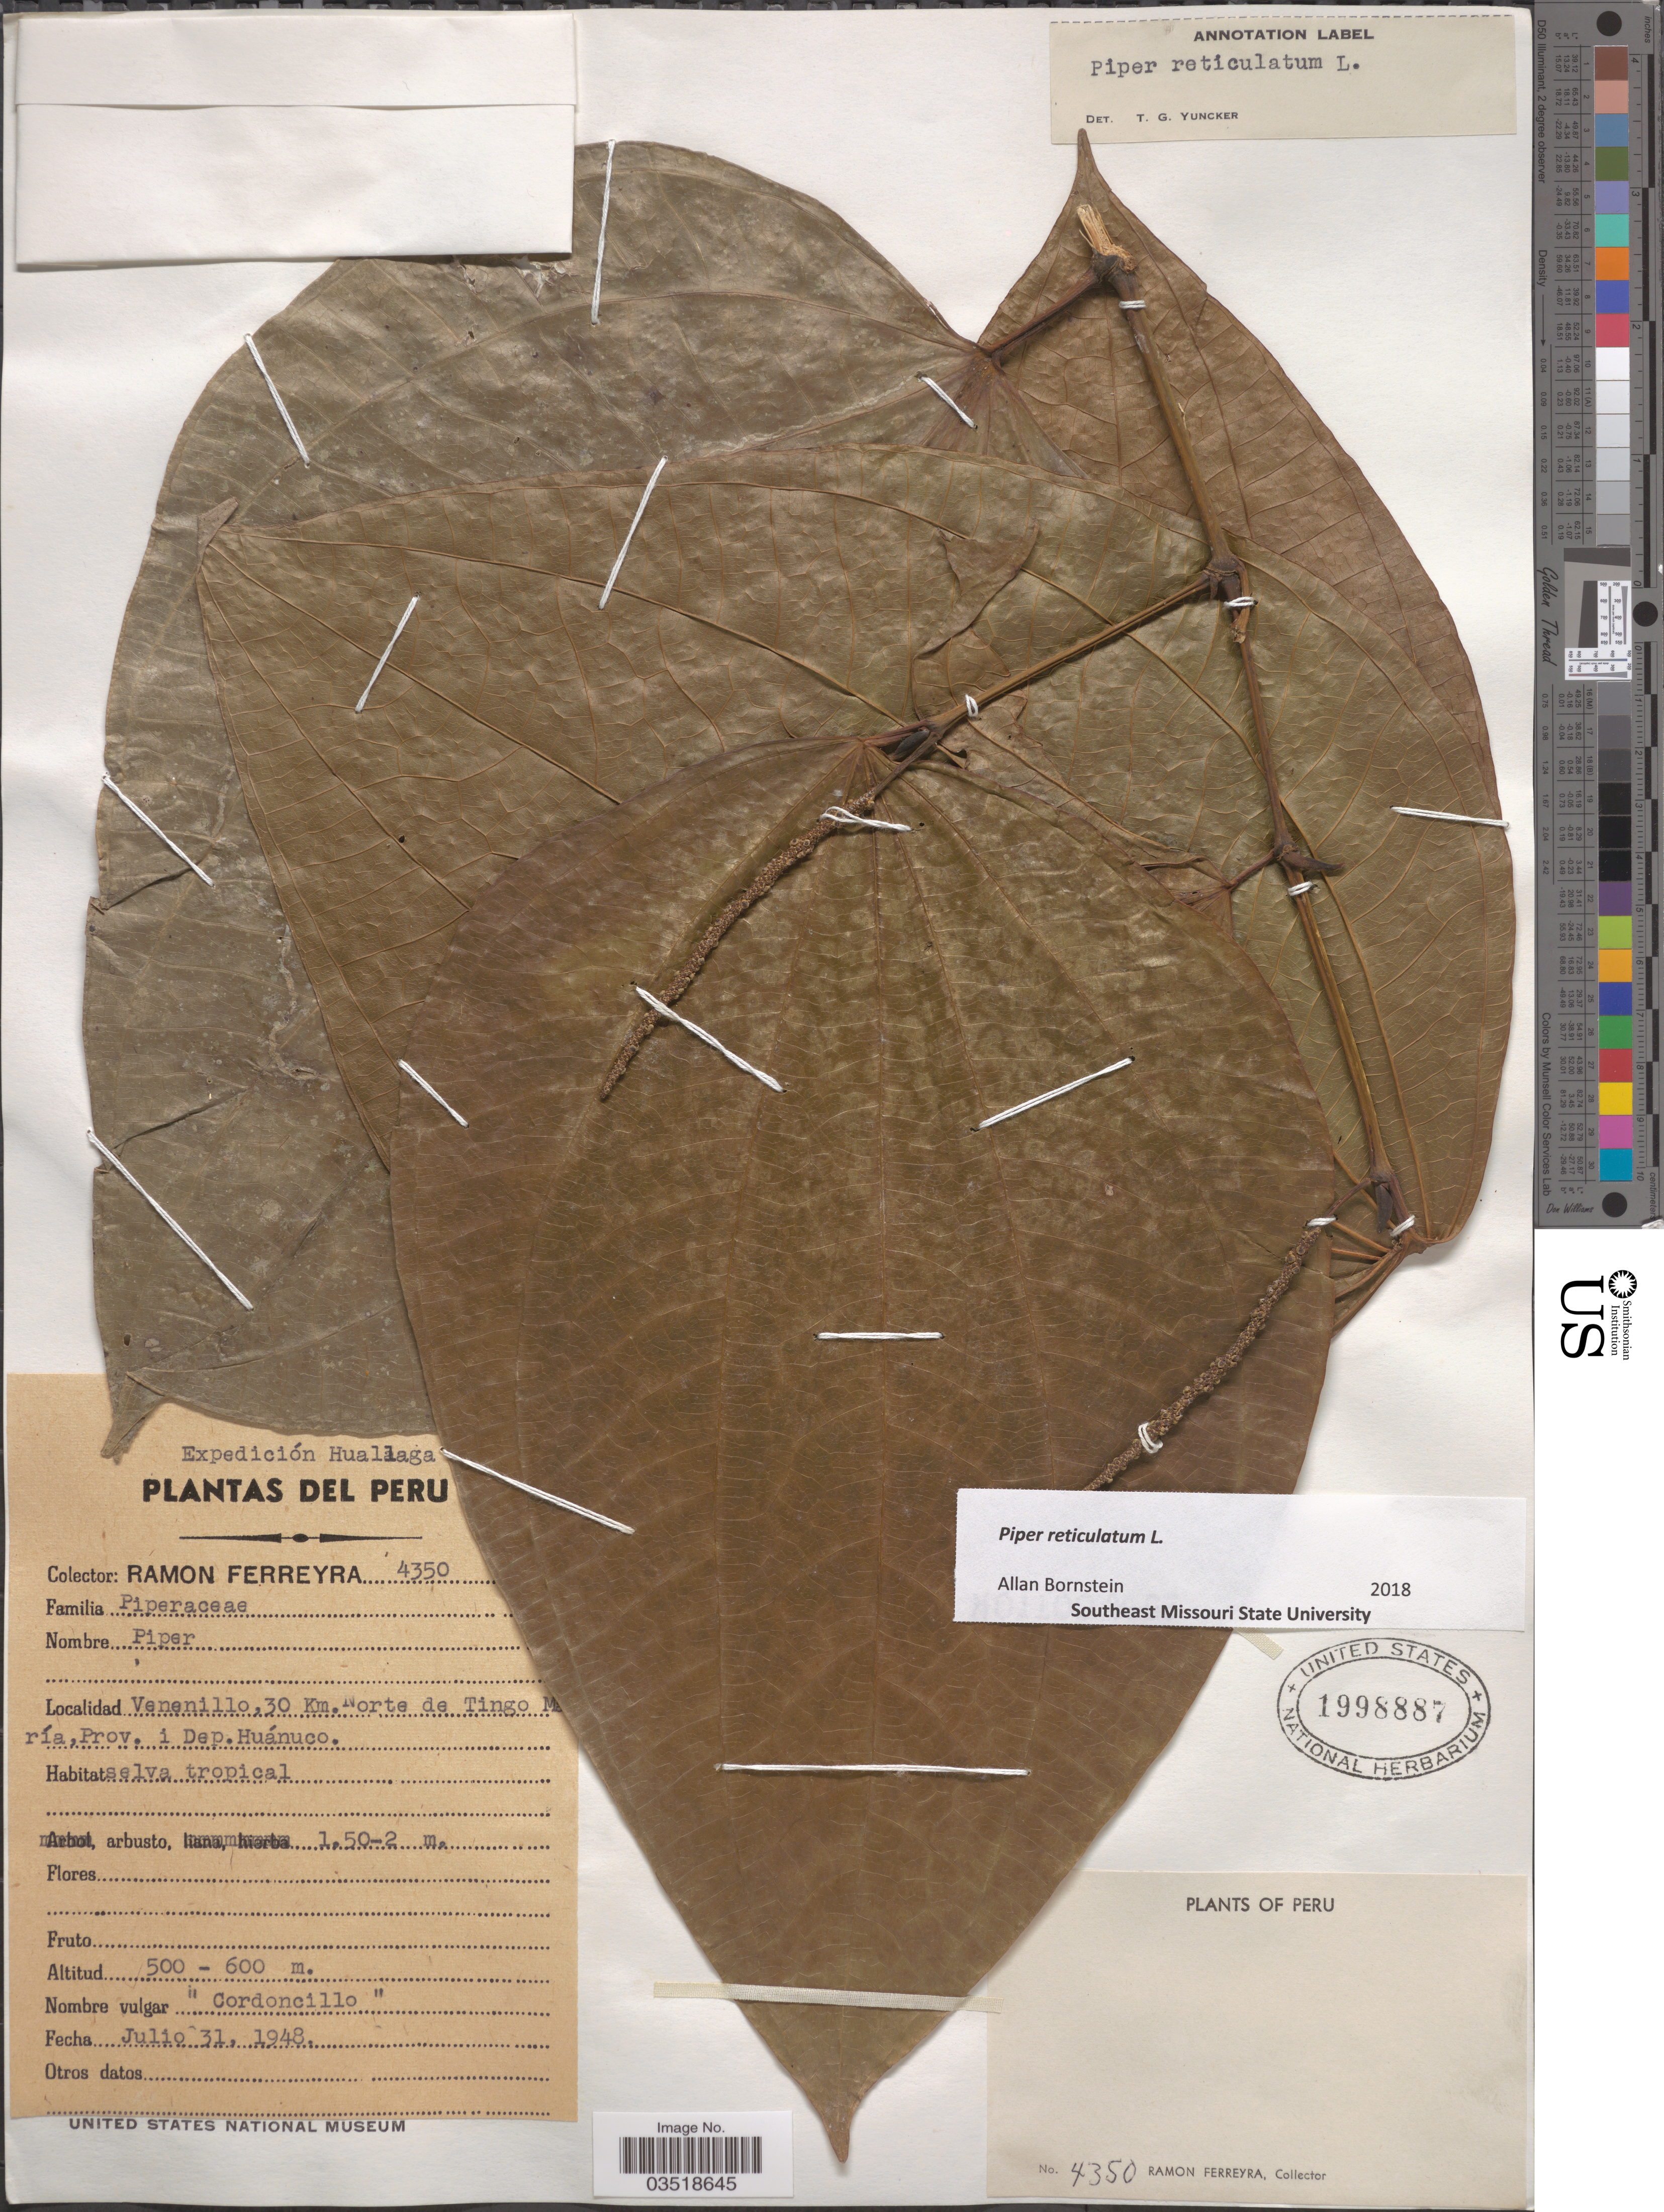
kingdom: Plantae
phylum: Tracheophyta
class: Magnoliopsida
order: Piperales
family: Piperaceae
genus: Piper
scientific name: Piper reticulatum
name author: L.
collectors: R. A. Ferreyra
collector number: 4350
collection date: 1948-07-31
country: Peru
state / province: Huánuco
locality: Venenillo, 30 Km. Norte de Tingo María, Prov. i Dep. Huánuco.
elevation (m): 500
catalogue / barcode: US 1998887